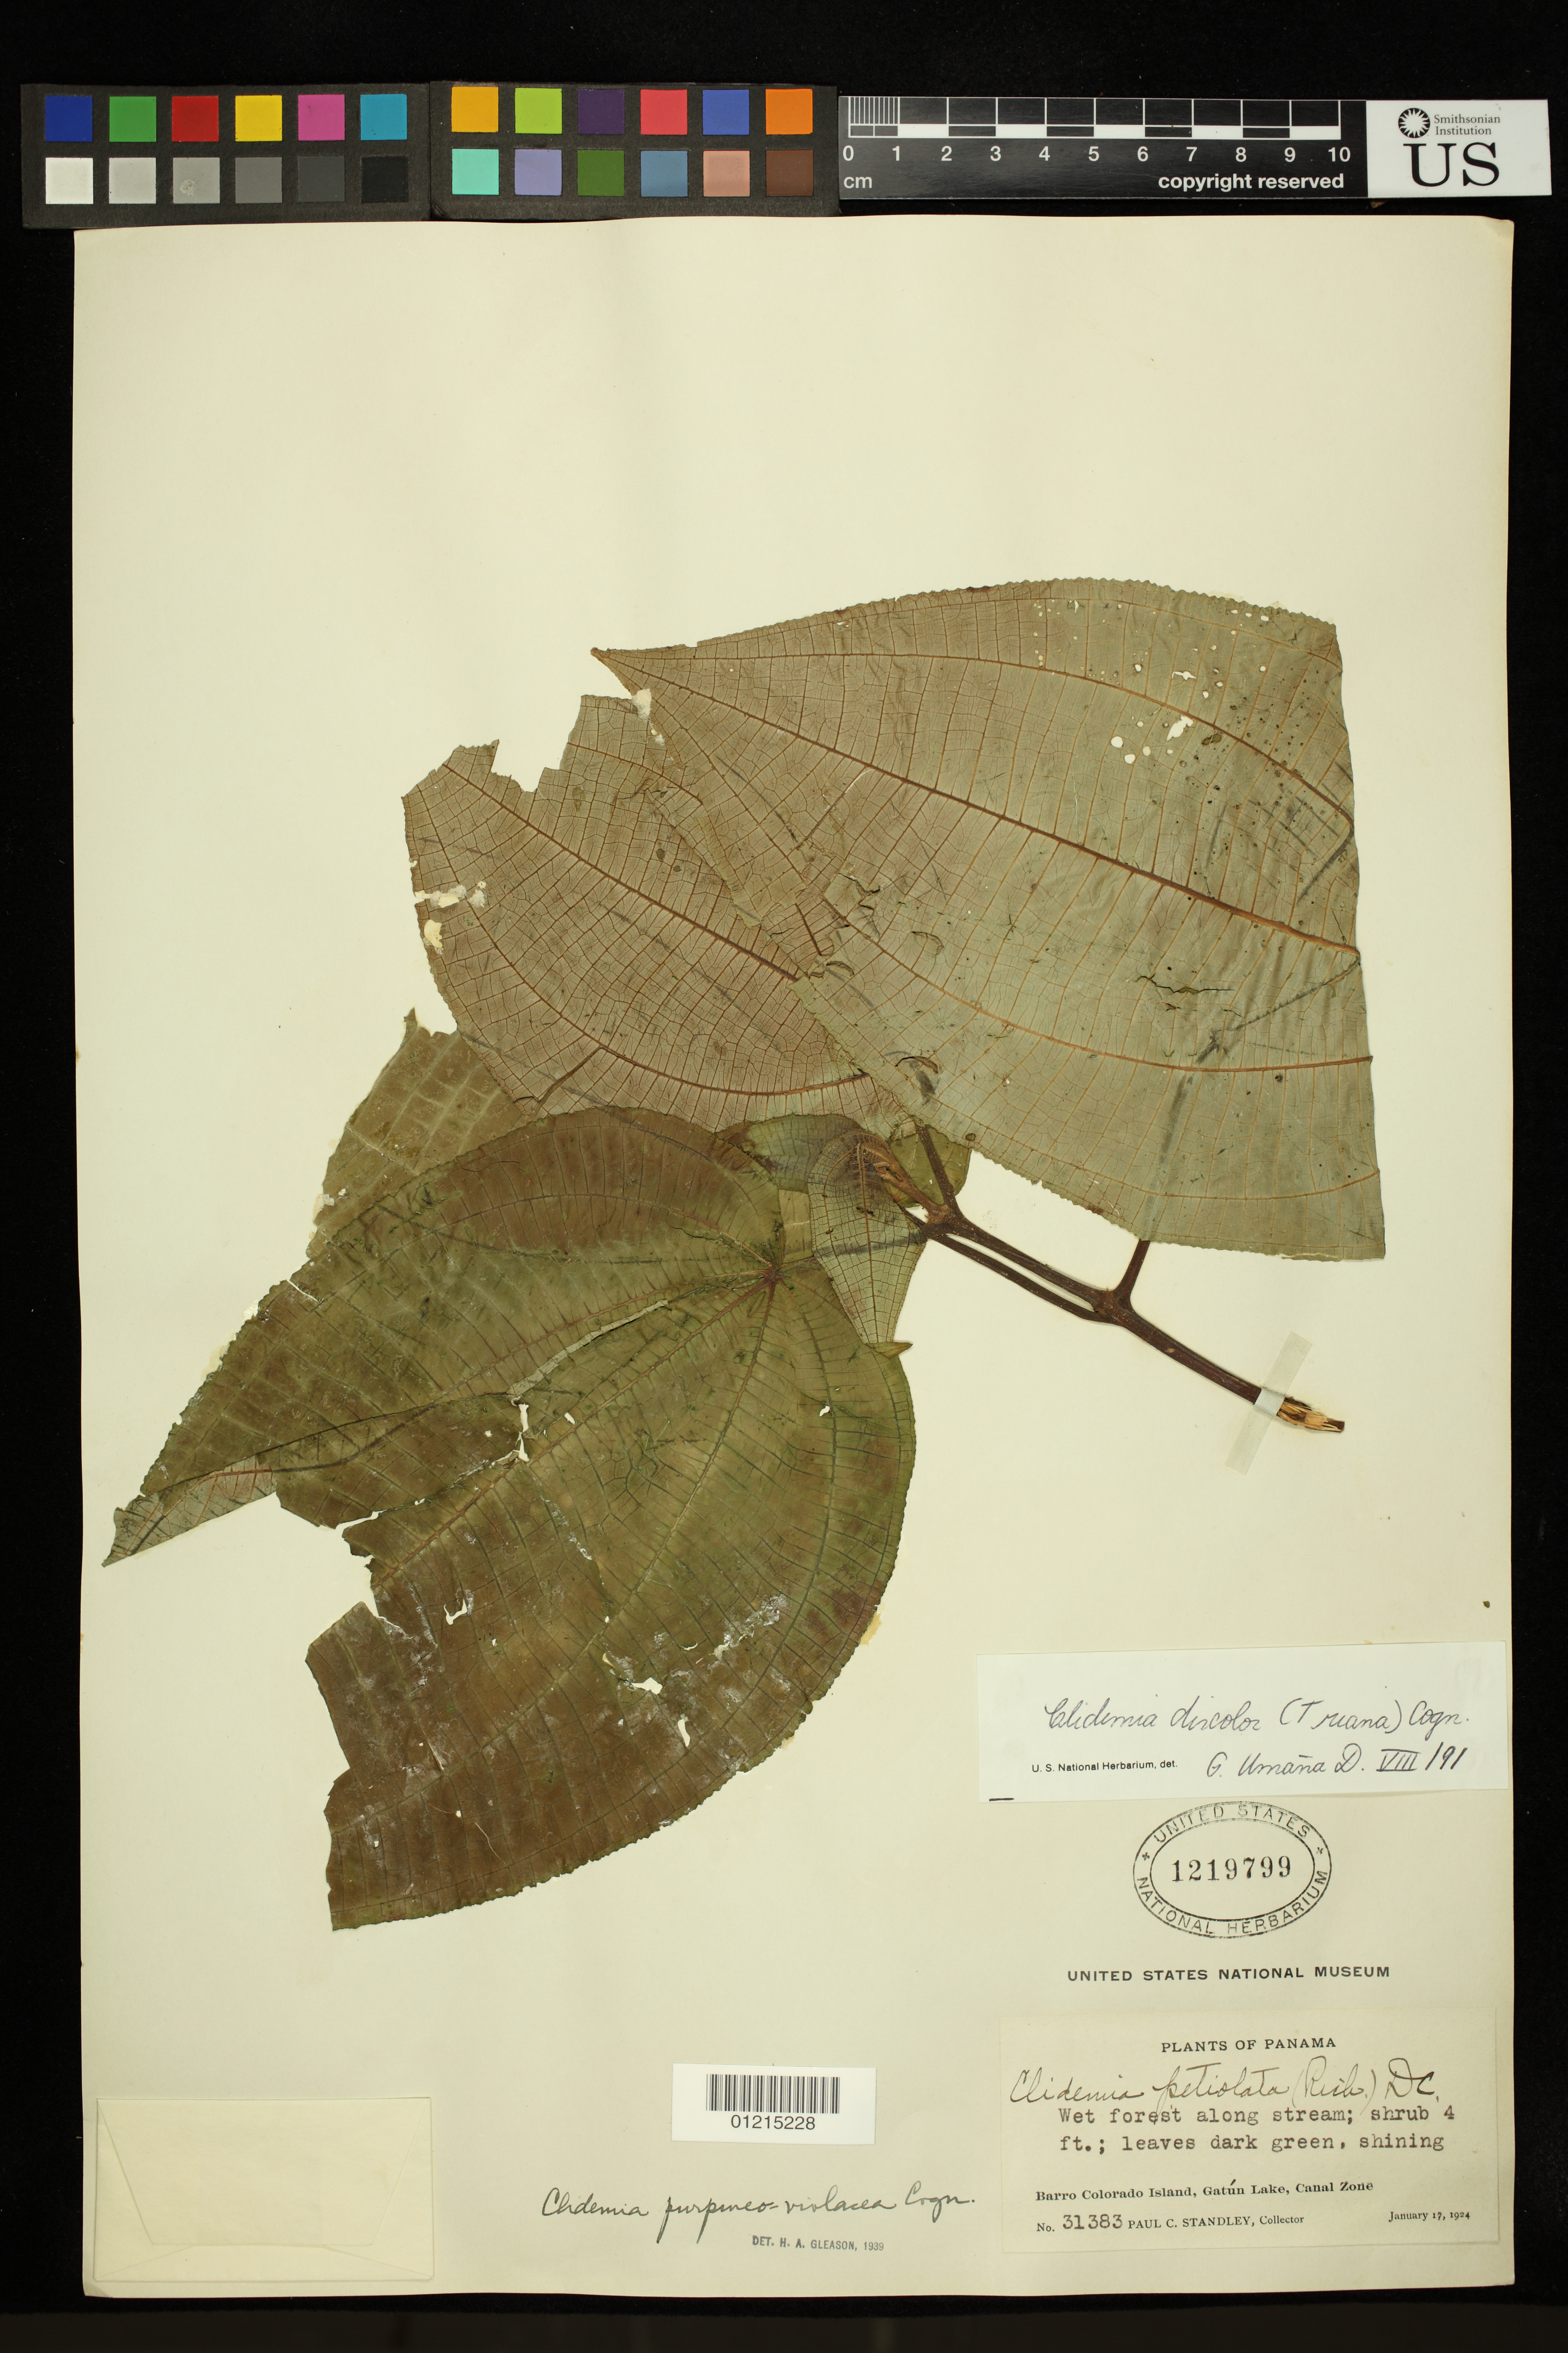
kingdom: Plantae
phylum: Tracheophyta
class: Magnoliopsida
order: Myrtales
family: Melastomataceae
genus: Clidemia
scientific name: Clidemia discolor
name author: (Triana) Cogn.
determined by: Umaña D., G. M.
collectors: P. C. Standley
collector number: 31383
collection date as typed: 17 Jan 1924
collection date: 1924-01-17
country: Panama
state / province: Panamá Oeste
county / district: Canal Zone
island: Barro Colorado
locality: Barro Colorado Island, Gatun Lake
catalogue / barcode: US 1219799